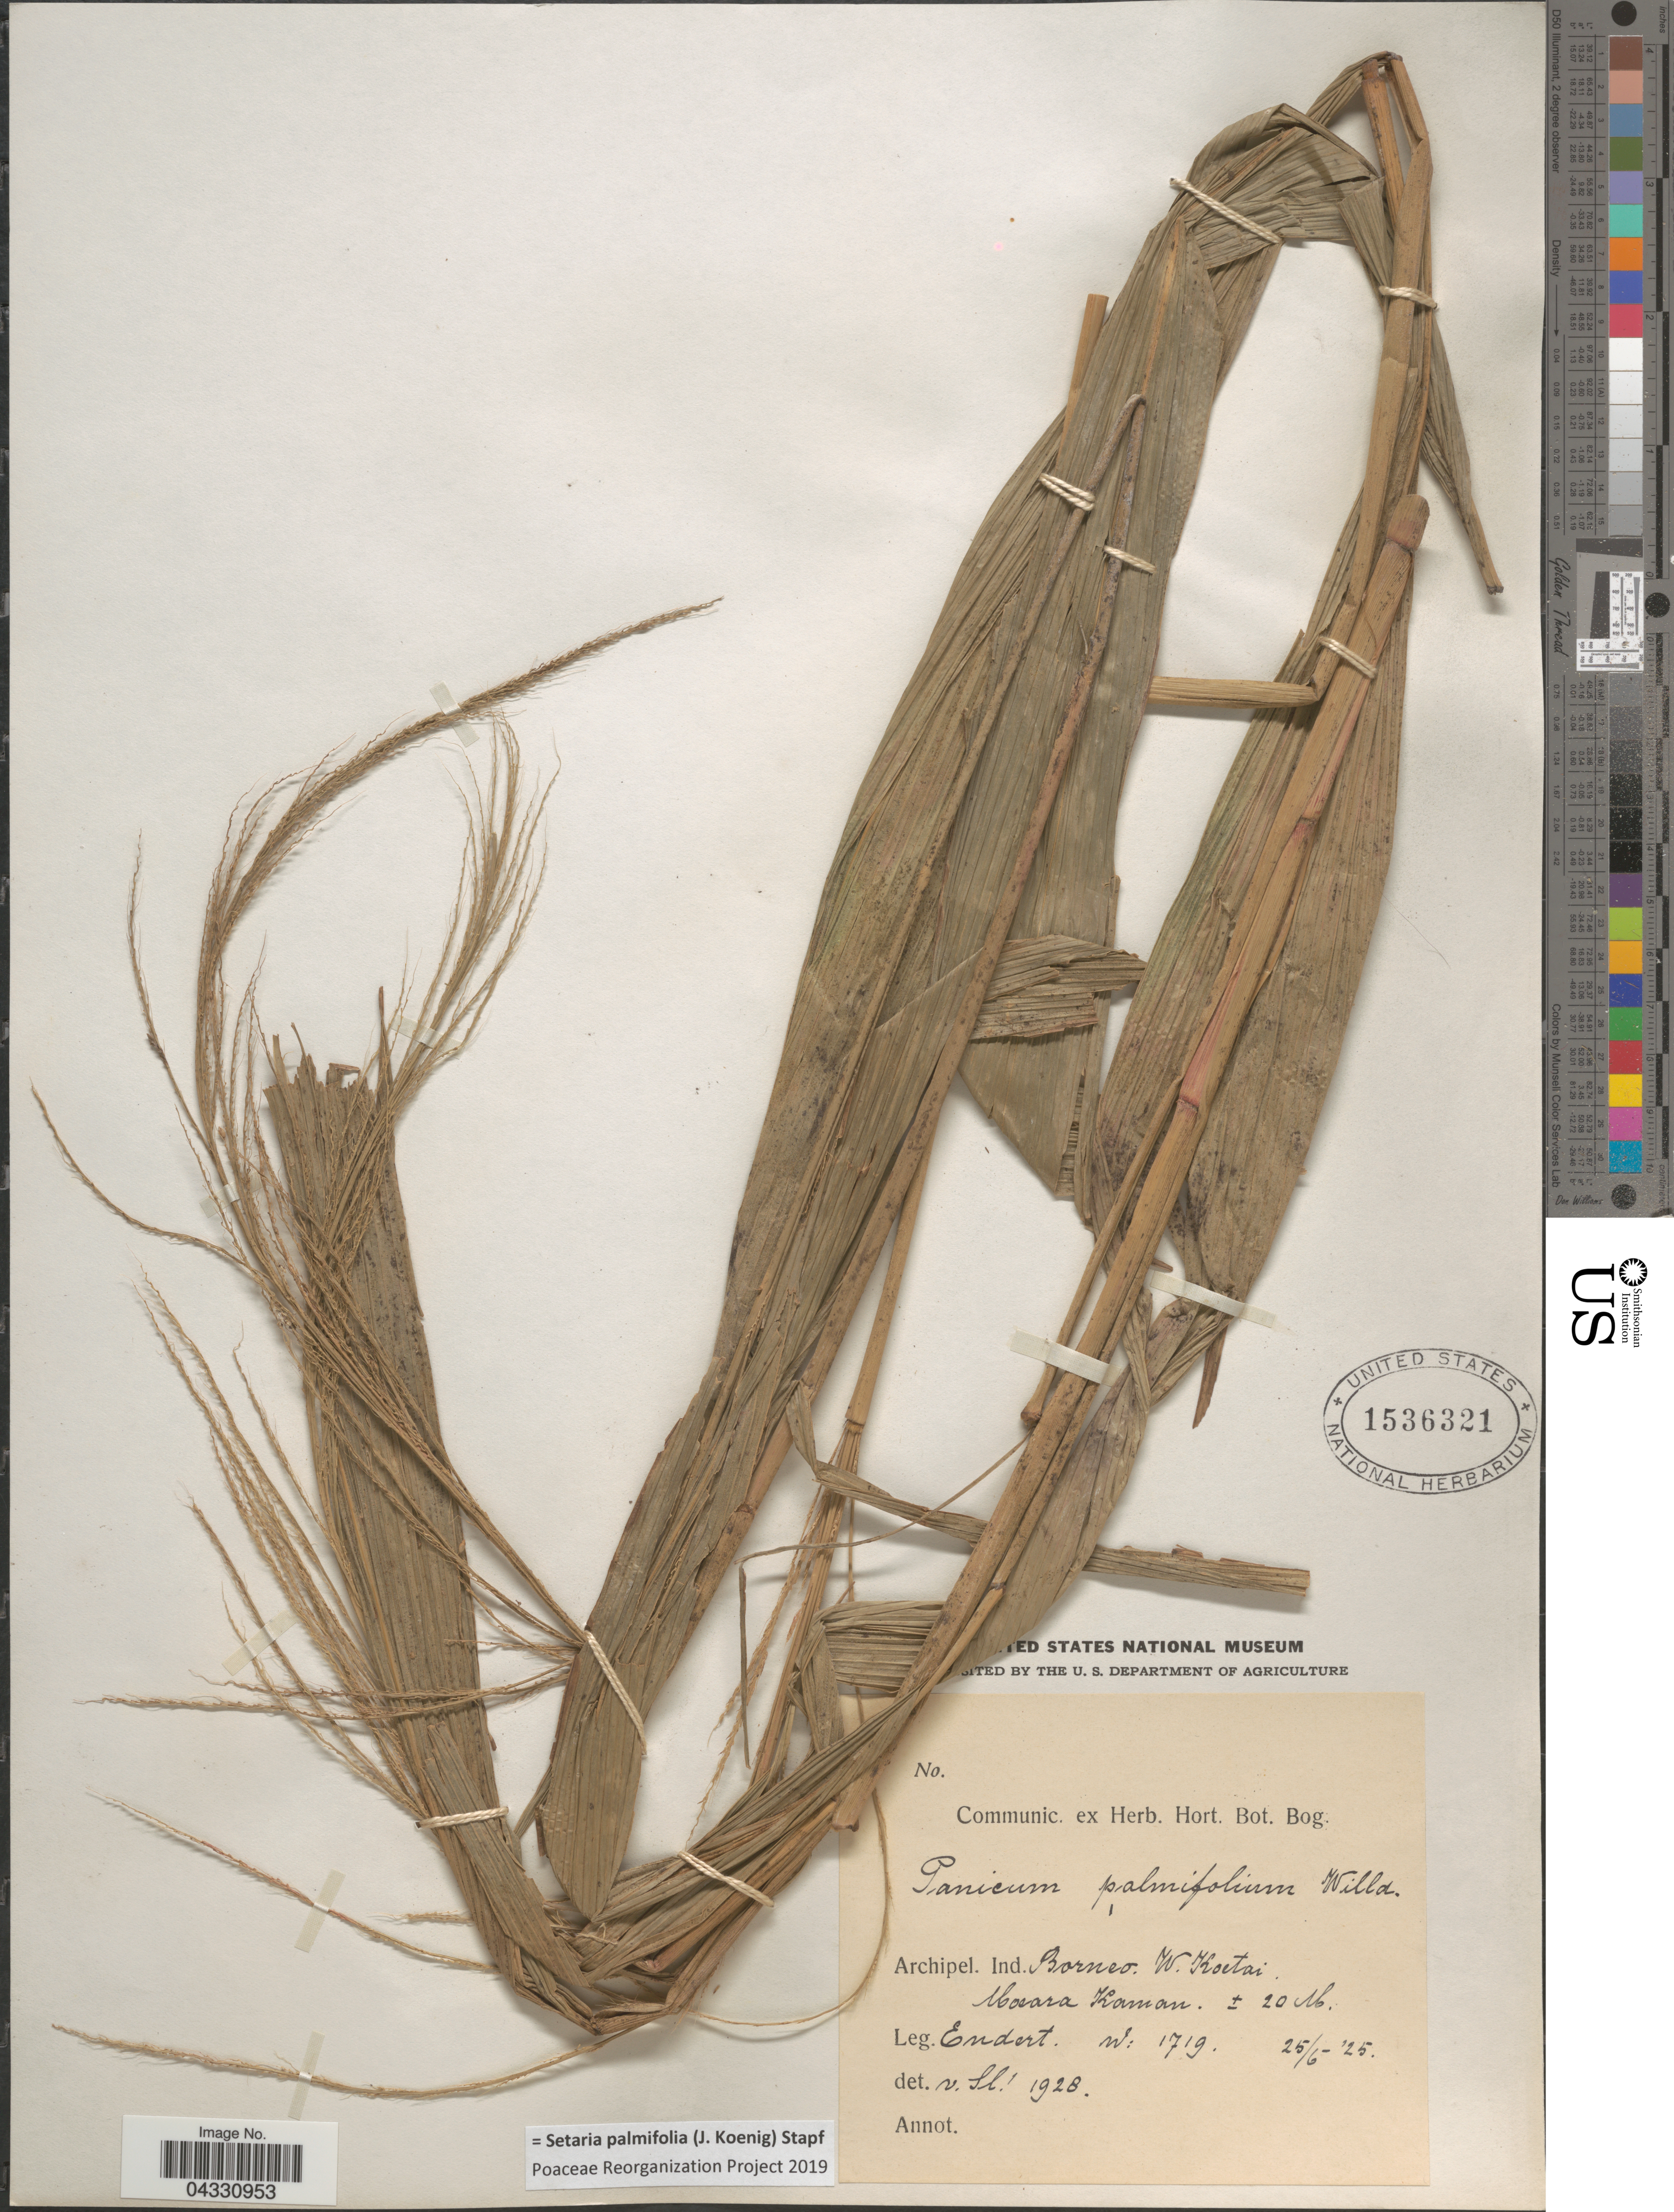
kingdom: Plantae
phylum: Tracheophyta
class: Liliopsida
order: Poales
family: Poaceae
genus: Setaria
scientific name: Setaria palmifolia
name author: (J. Koenig) Stapf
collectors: Endert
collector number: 1719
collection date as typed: Transcribed d/m/y: 25/6/25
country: Indonesia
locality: Archipel. Ind. Borneo. W. Koetai. Mosara Kaman.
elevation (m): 20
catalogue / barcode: US 1536321